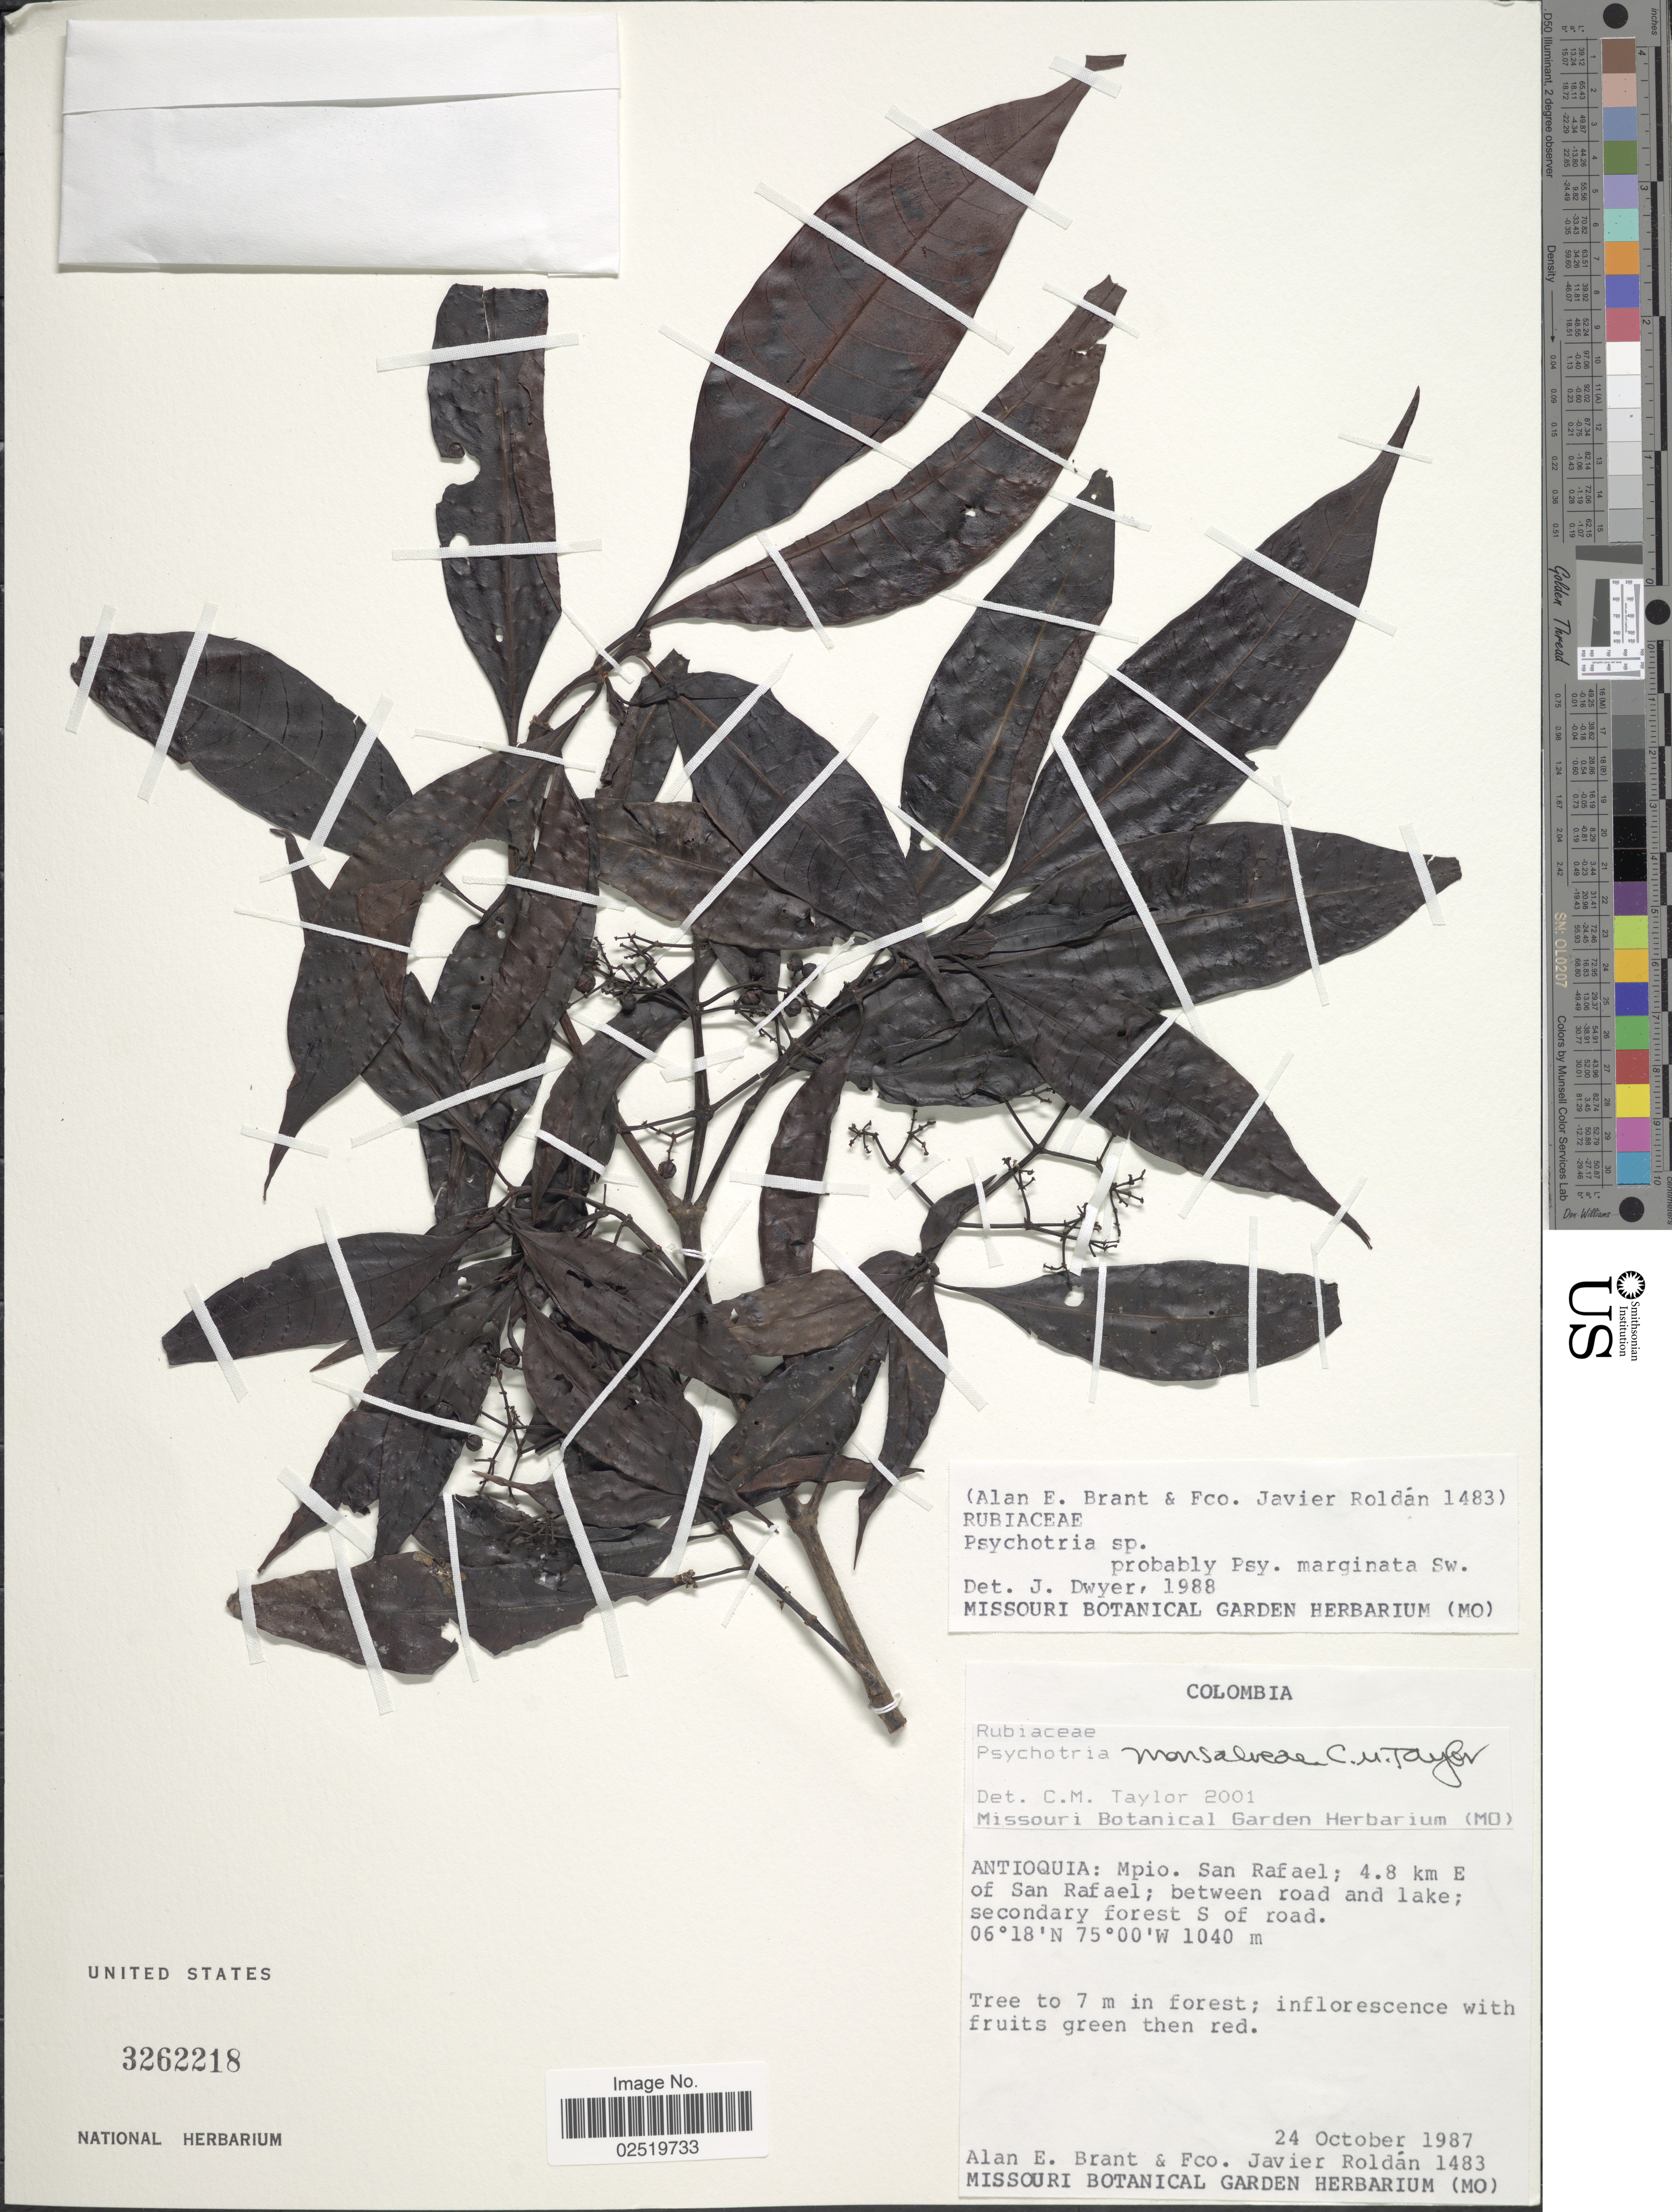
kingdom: Plantae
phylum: Tracheophyta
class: Magnoliopsida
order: Gentianales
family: Rubiaceae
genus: Psychotria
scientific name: Psychotria monsalveae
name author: C.M. Taylor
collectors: A. Brant & F. J. Roldán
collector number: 1483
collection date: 1987-10-24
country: Colombia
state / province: Antioquia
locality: Mpio. San Rafael; 4.8 km E of San Rafael; between road and lake; secondary forest S of road.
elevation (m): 1040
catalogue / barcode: US 3262218